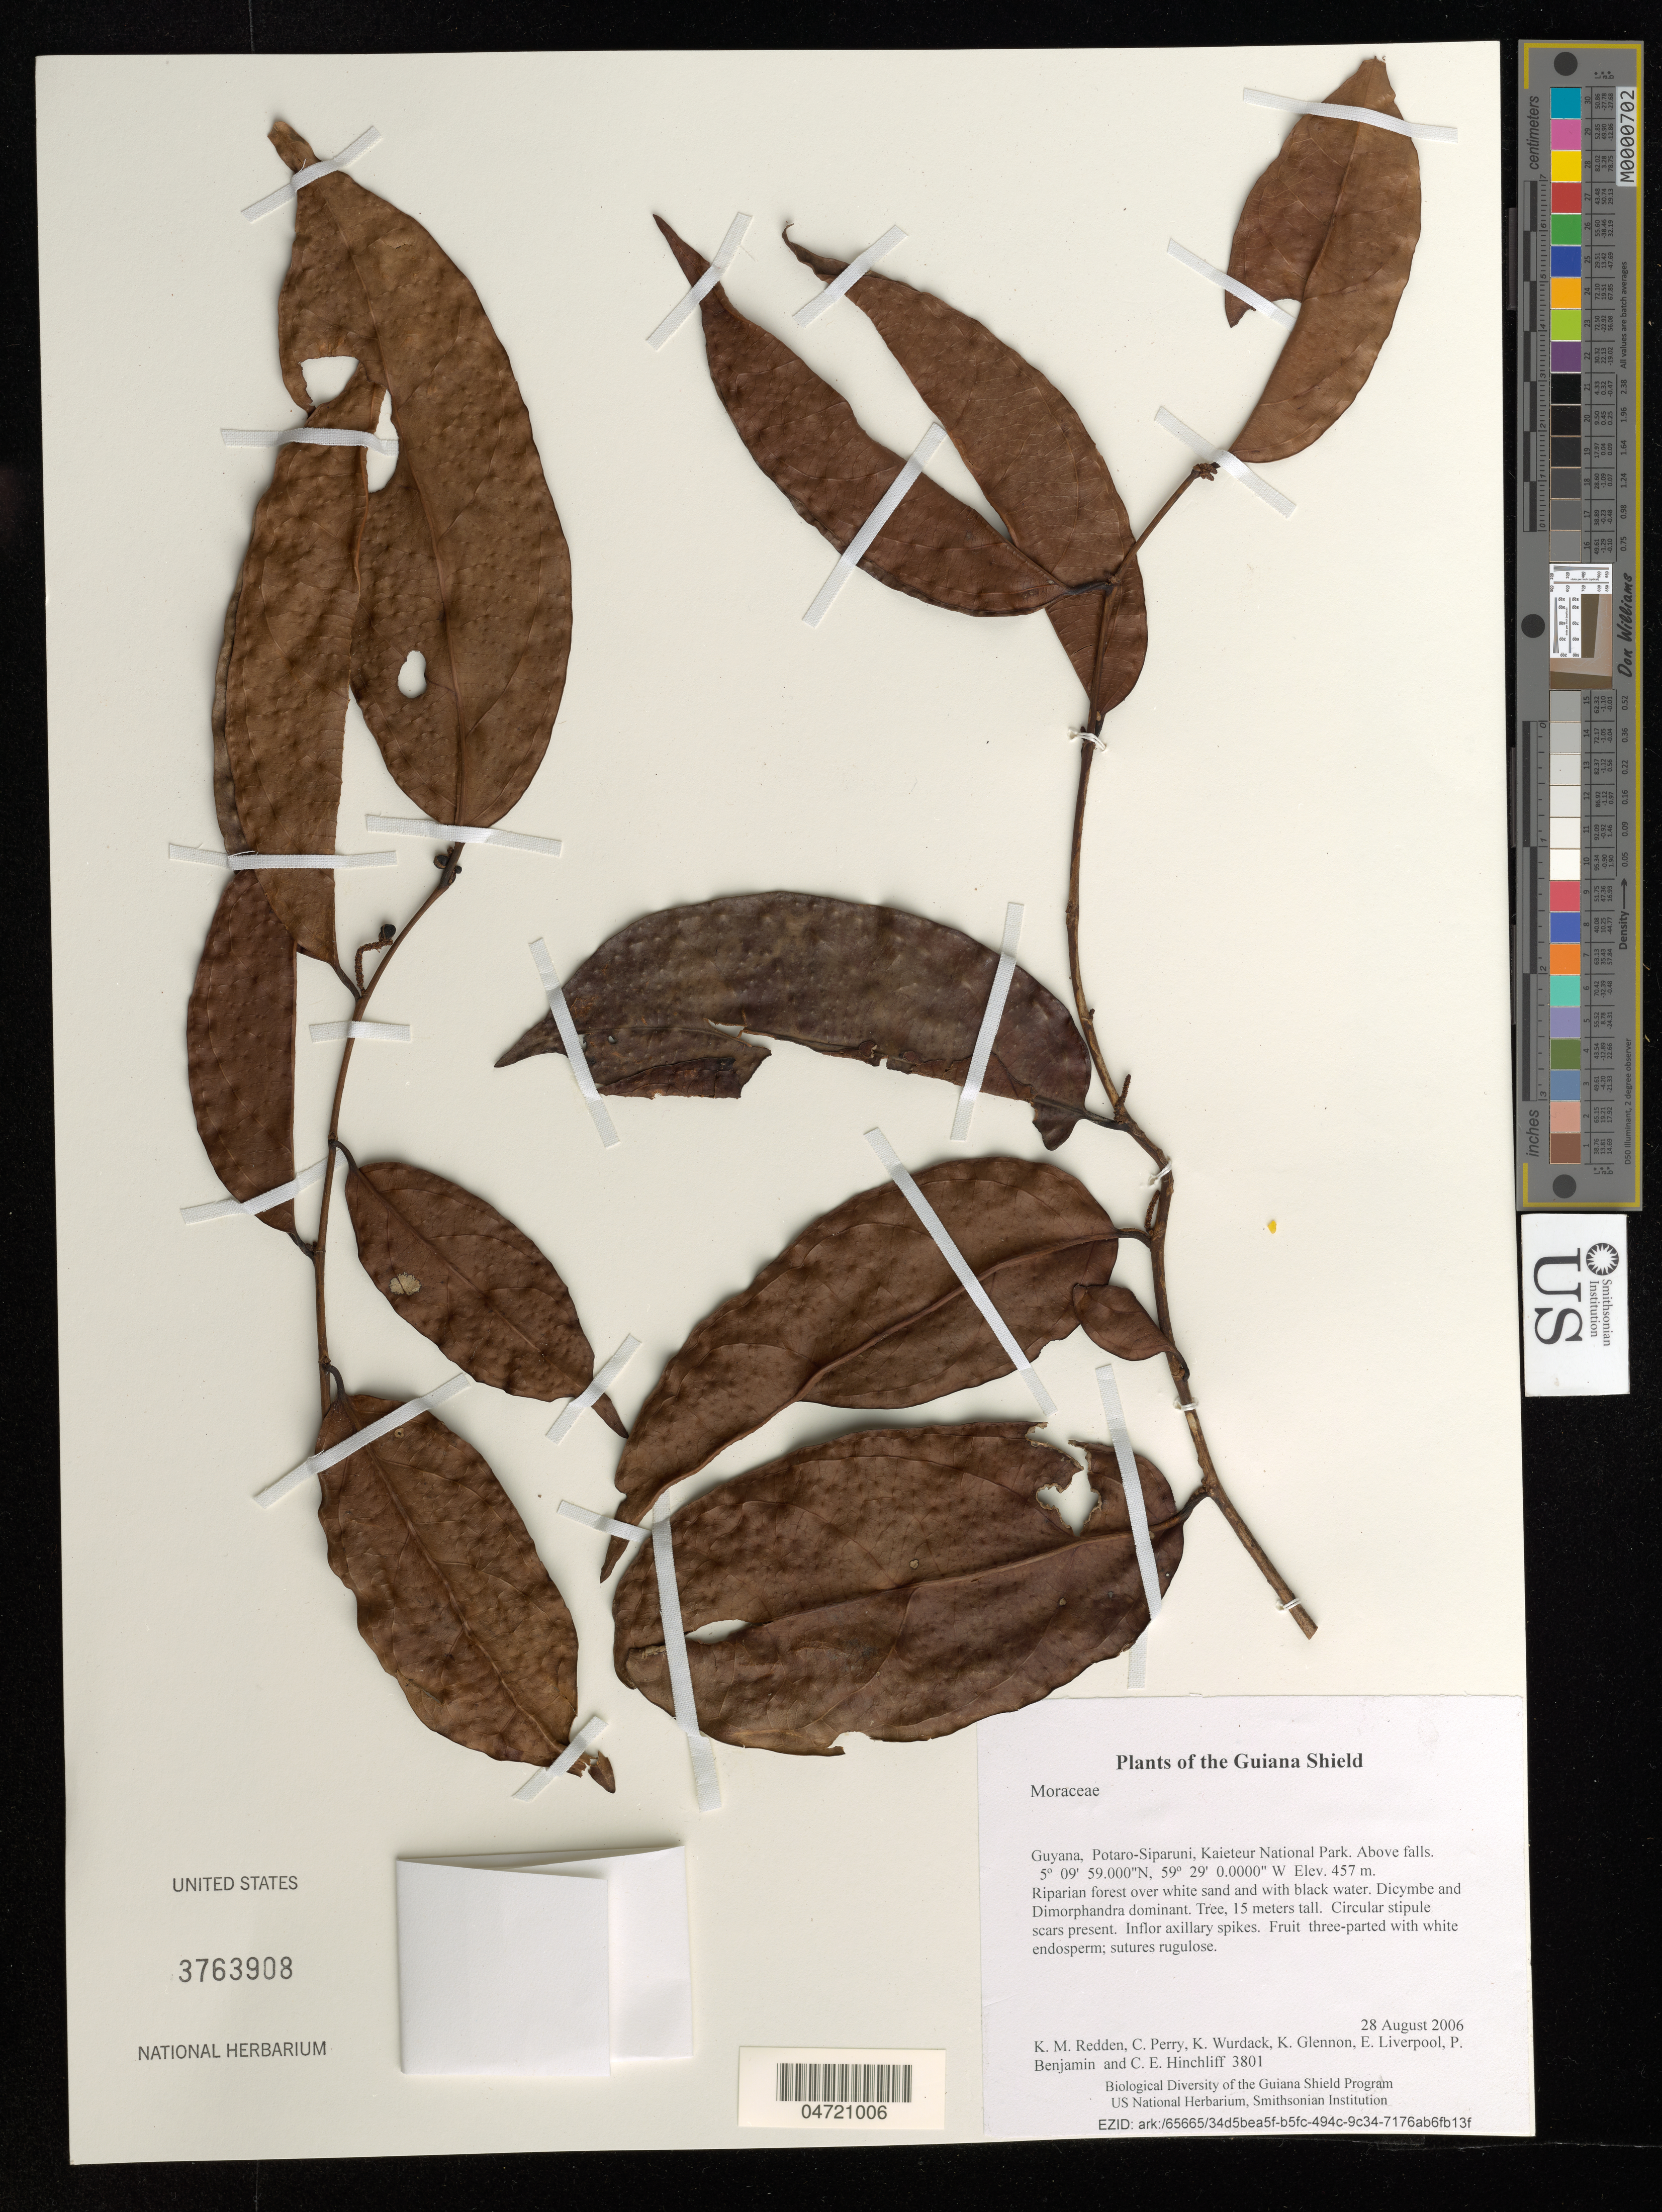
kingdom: Plantae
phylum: Tracheophyta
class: Magnoliopsida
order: Rosales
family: Moraceae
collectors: K. M. Redden, C. Perry, K. Wurdack, K. Glennon, E. Liverpool, P. Benjamin & C. E. Hinchliff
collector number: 3801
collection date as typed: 28 August 2006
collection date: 2006-08-28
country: Guyana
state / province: Potaro-Siparuni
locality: Kaieteur National Park. Above falls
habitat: Riparian forest over white sand and with black water. Dicymbe and Dimorphandra dominant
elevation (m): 457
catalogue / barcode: US 3763908